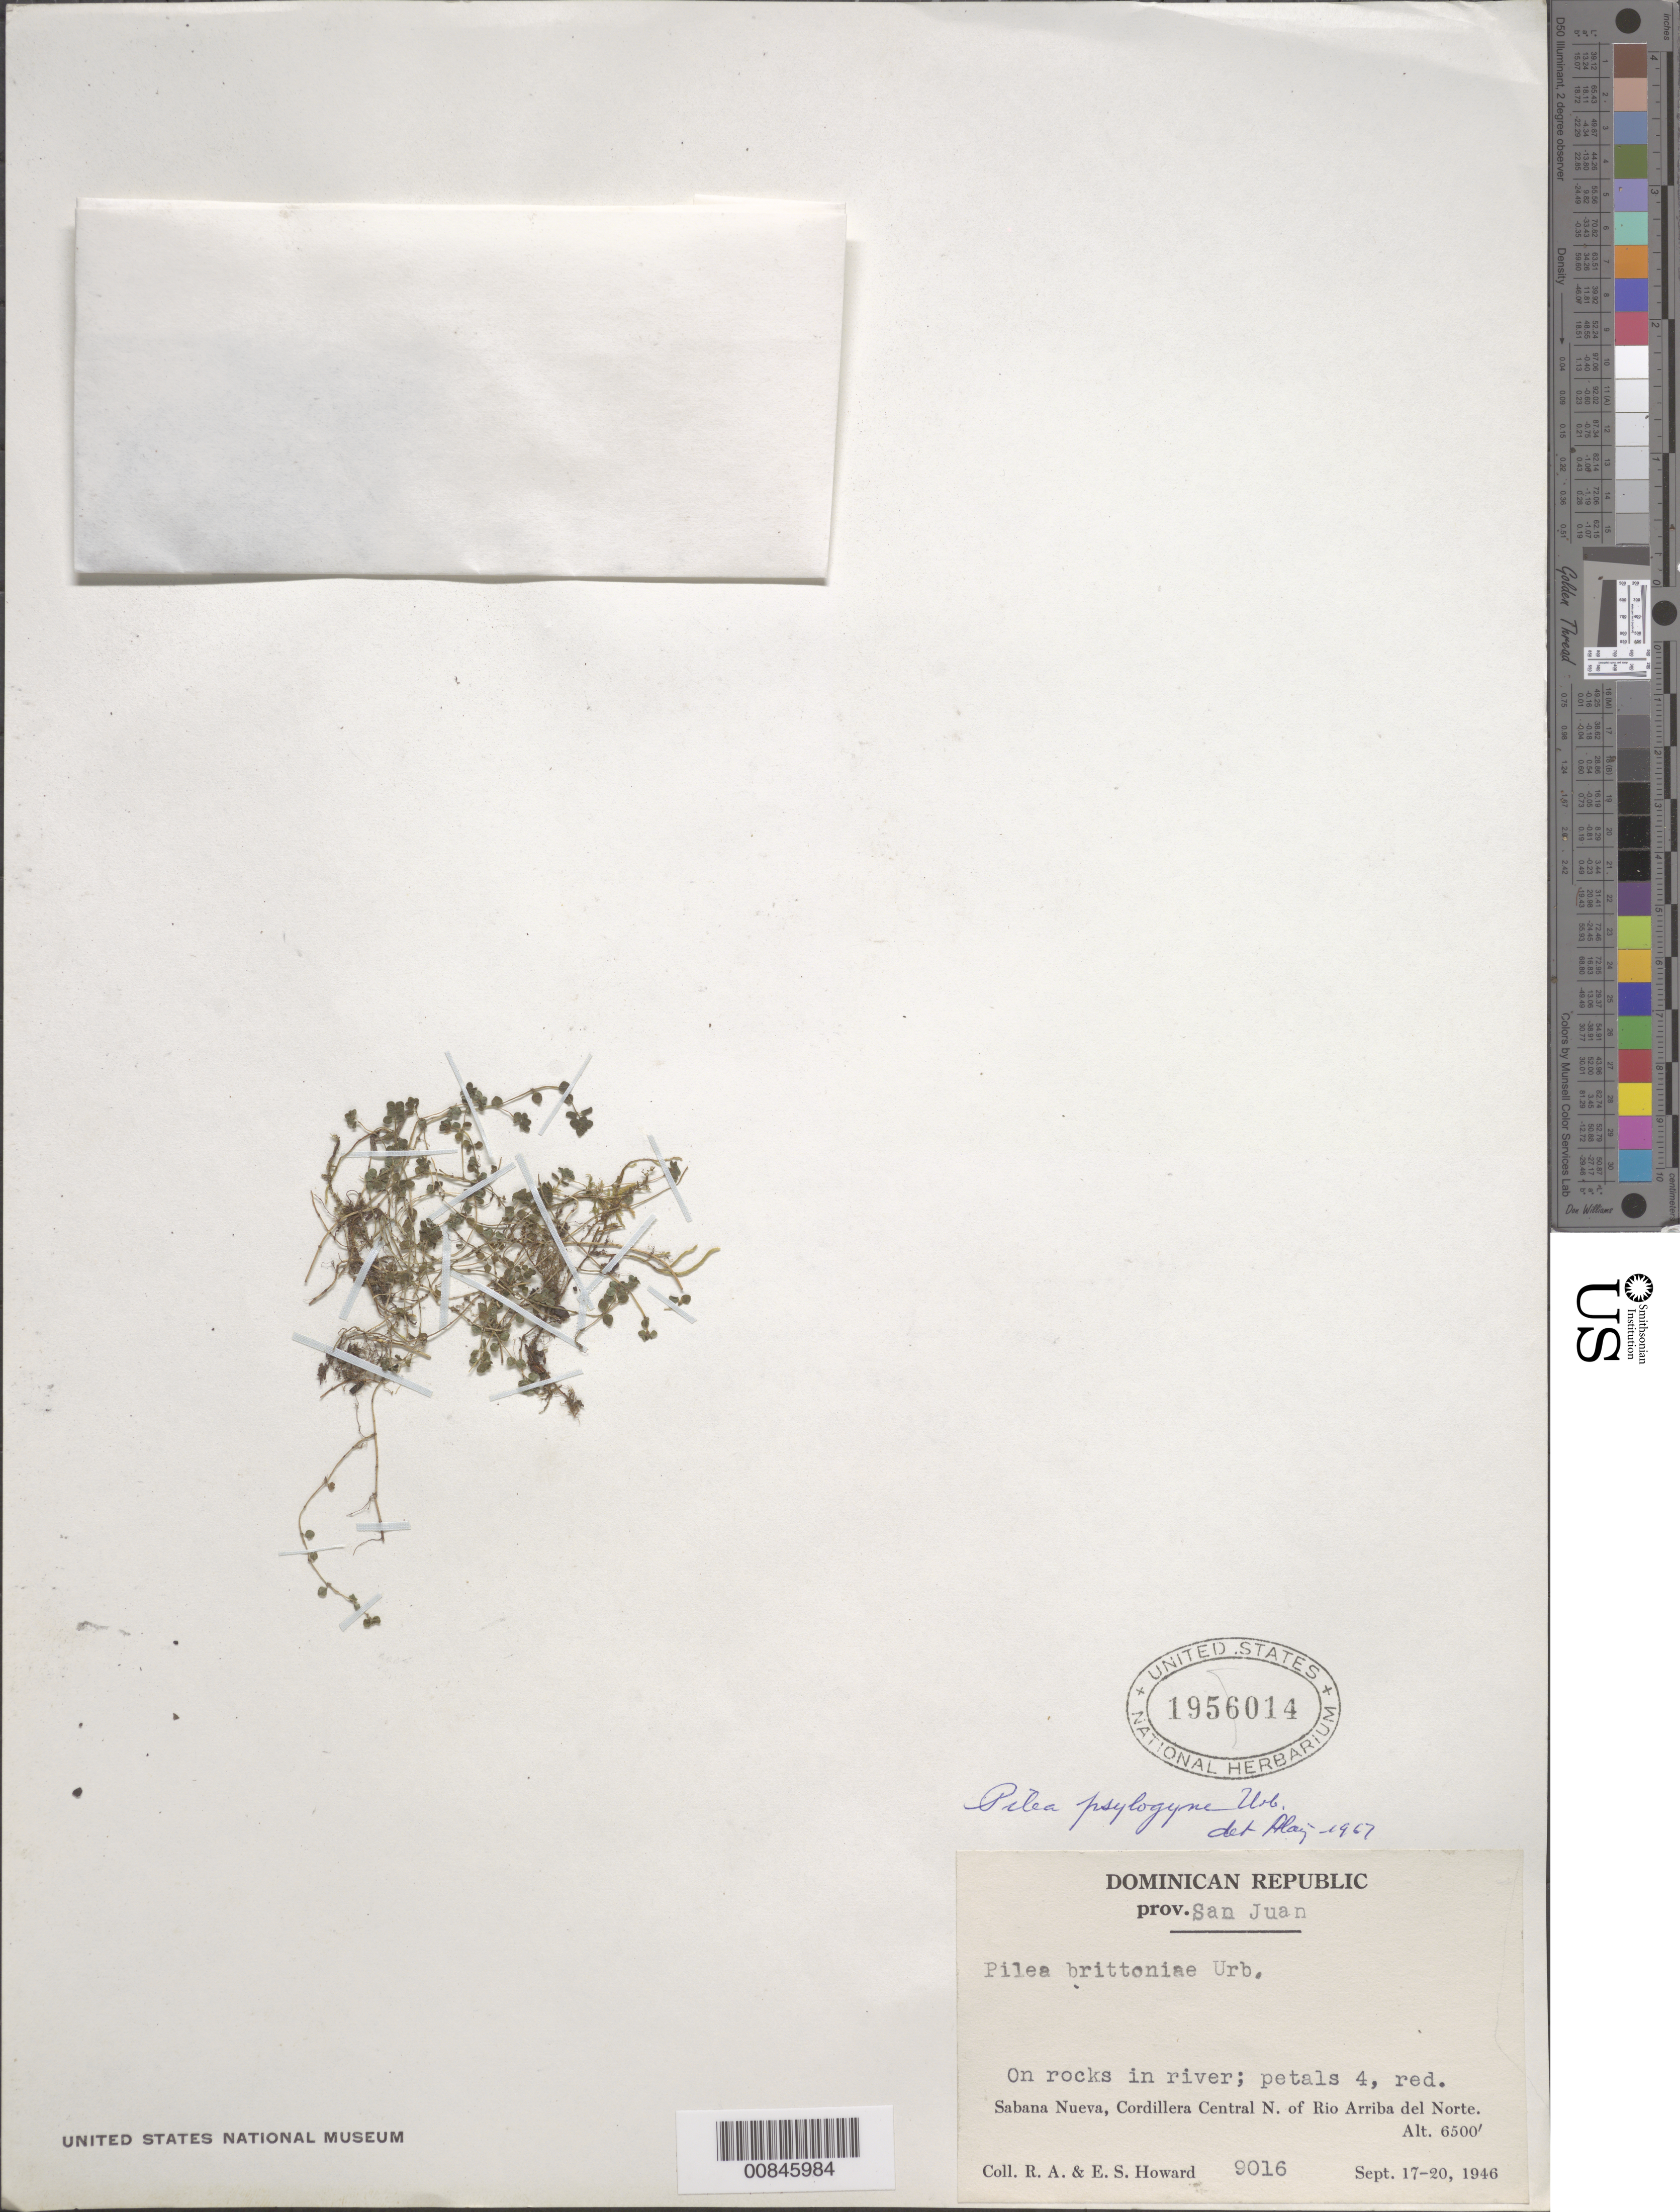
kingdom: Plantae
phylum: Tracheophyta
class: Magnoliopsida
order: Rosales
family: Urticaceae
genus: Pilea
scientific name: Pilea psilogyne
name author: Urb.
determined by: Liogier, Alain H.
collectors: R. A. Howard & E. S. Howard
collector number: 9016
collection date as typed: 17 Sep 1946 to 20 Sep 1946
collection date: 1946-09-17/1946-09-20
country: Dominican Republic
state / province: San Juan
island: Hispaniola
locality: Sabana Nueva, Cordillera Central N. of Río Arriba del Norte.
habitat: On rocks in river.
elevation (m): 1981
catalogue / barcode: US 1956014